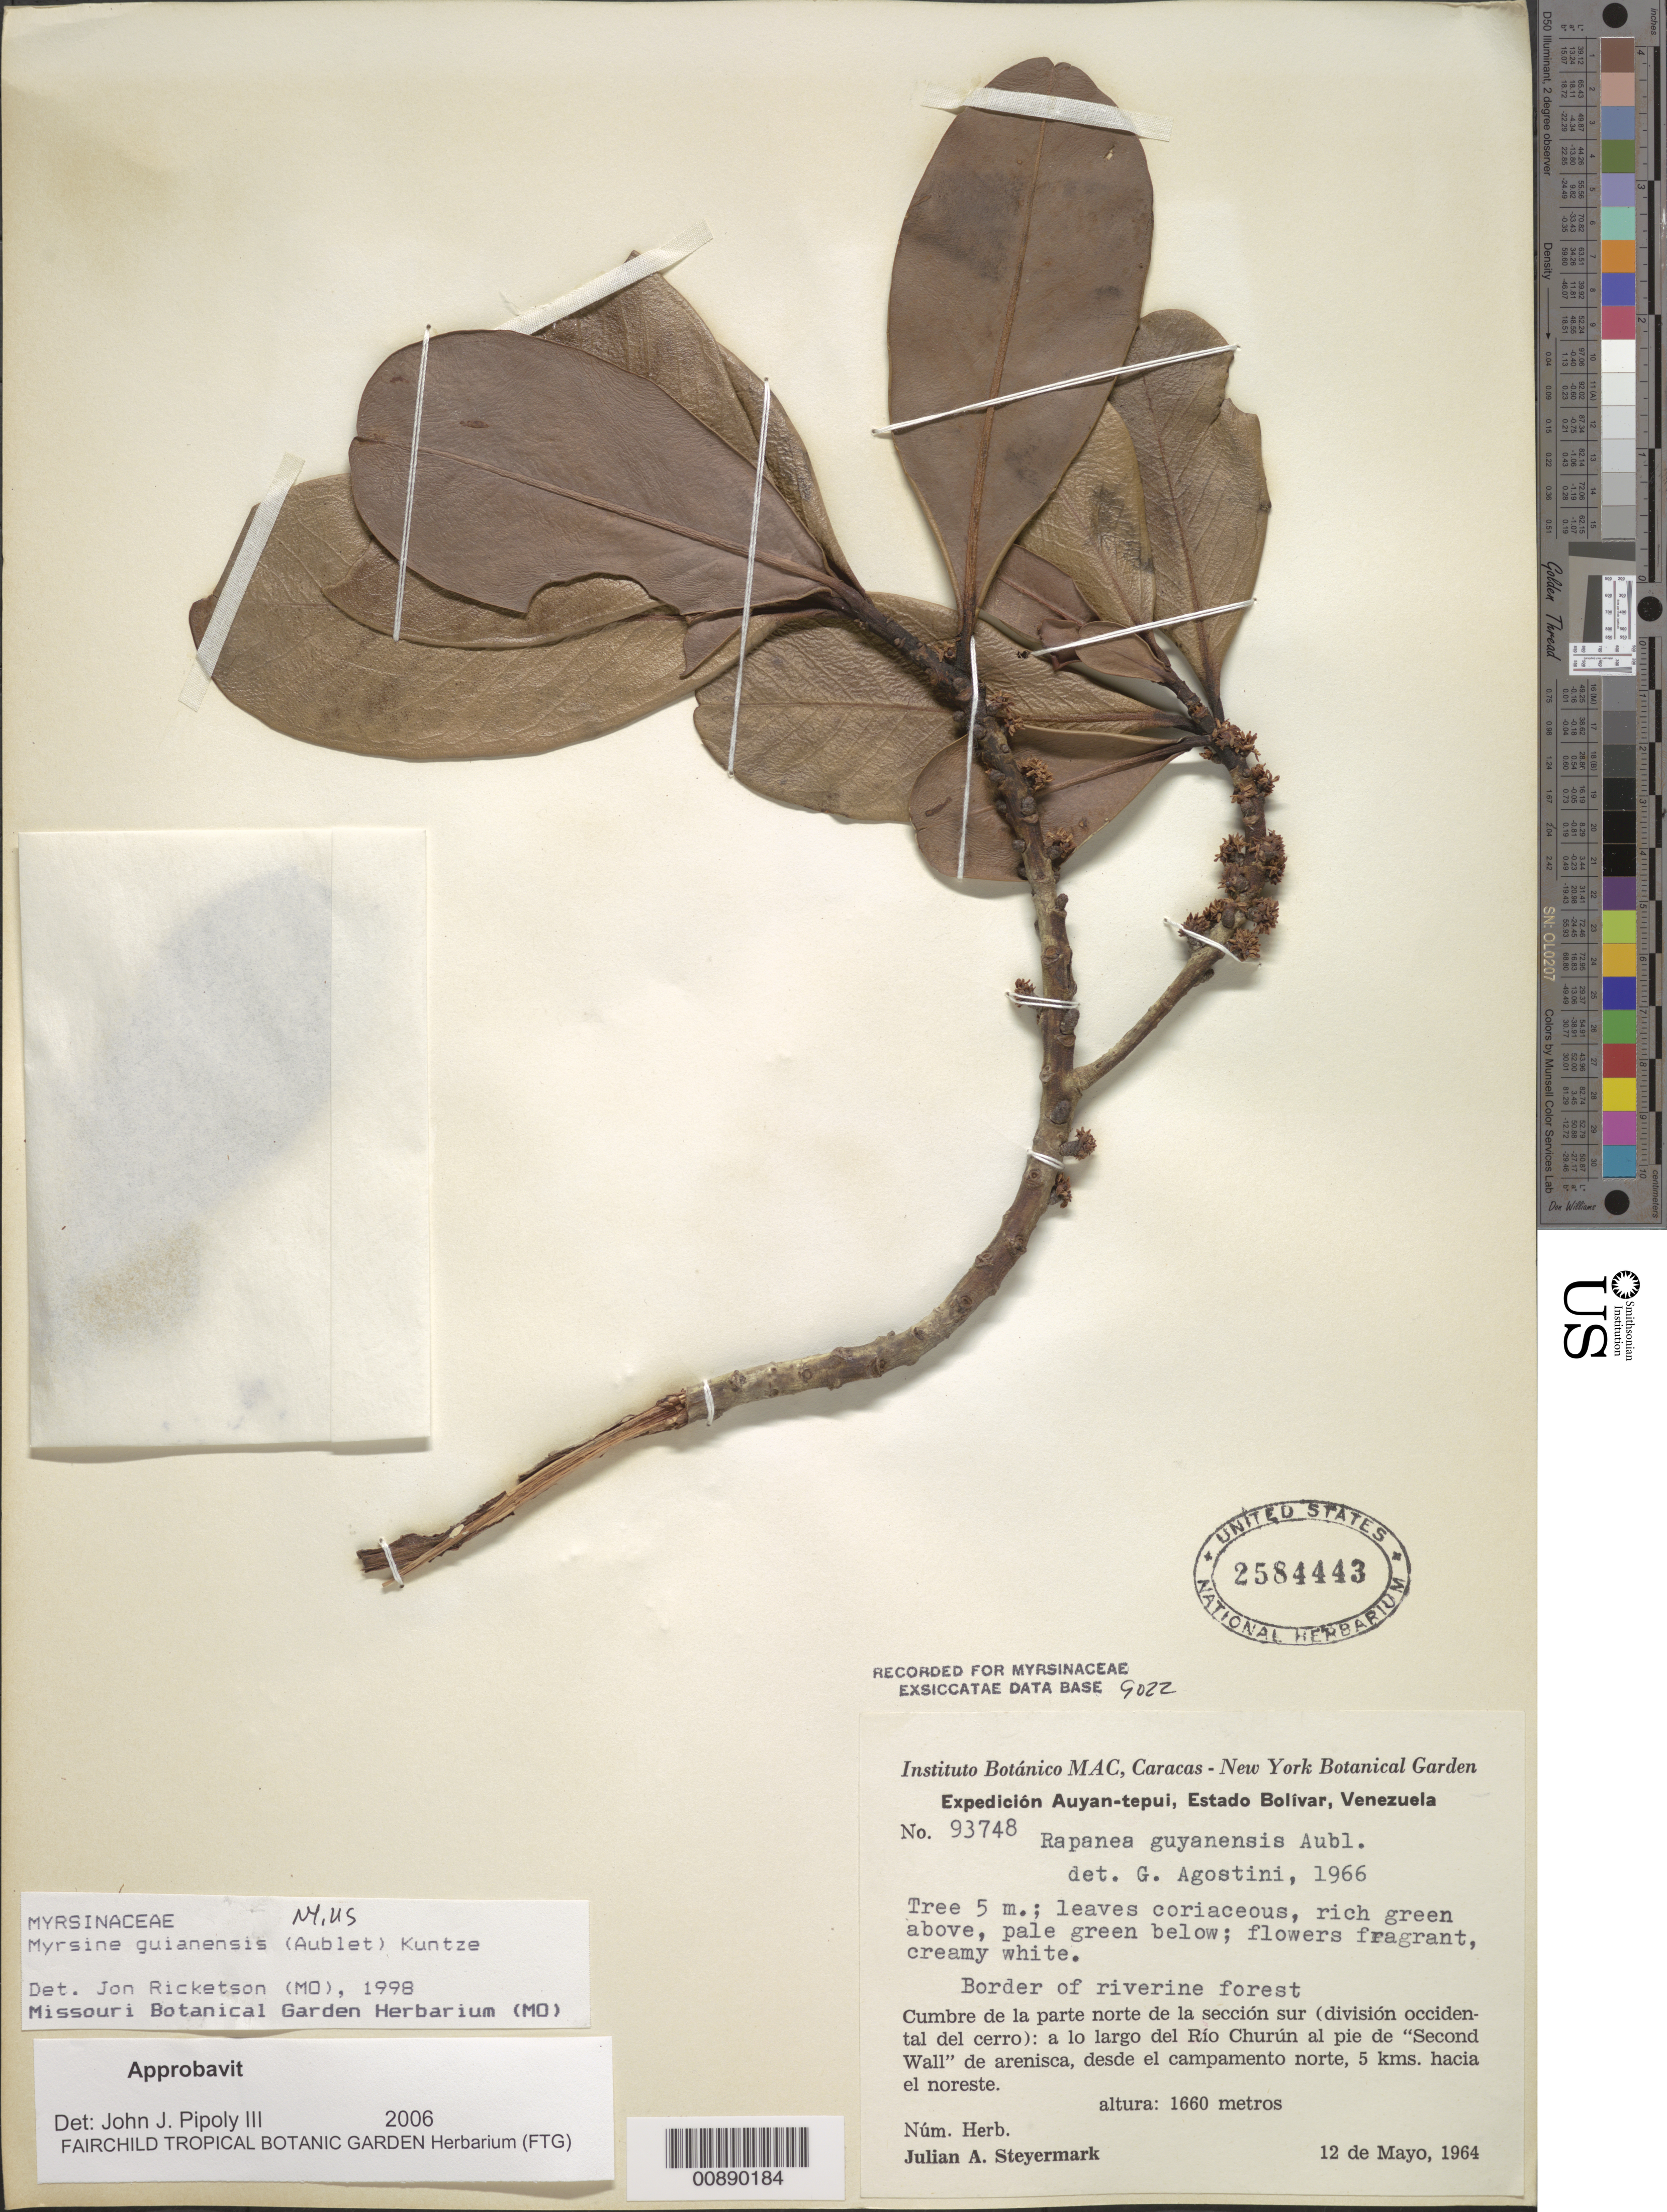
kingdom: Plantae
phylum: Tracheophyta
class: Magnoliopsida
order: Ericales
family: Primulaceae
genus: Myrsine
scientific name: Myrsine guianensis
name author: (Aubl.) Kuntze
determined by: Pipoly, J. J., III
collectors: J. Steyermark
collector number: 93748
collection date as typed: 12-May-64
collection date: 1964-05-12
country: Venezuela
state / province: Bolívar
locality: Auyan-tepuí, Río Churún, de la parte norte de la sección sur (división occidental del cerro); a lo largo del Río Churún al pie de "Second Wall" desde el campamento norte, 5 km hacia el noreste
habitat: Border of riverine forest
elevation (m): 1660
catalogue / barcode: US 2584443